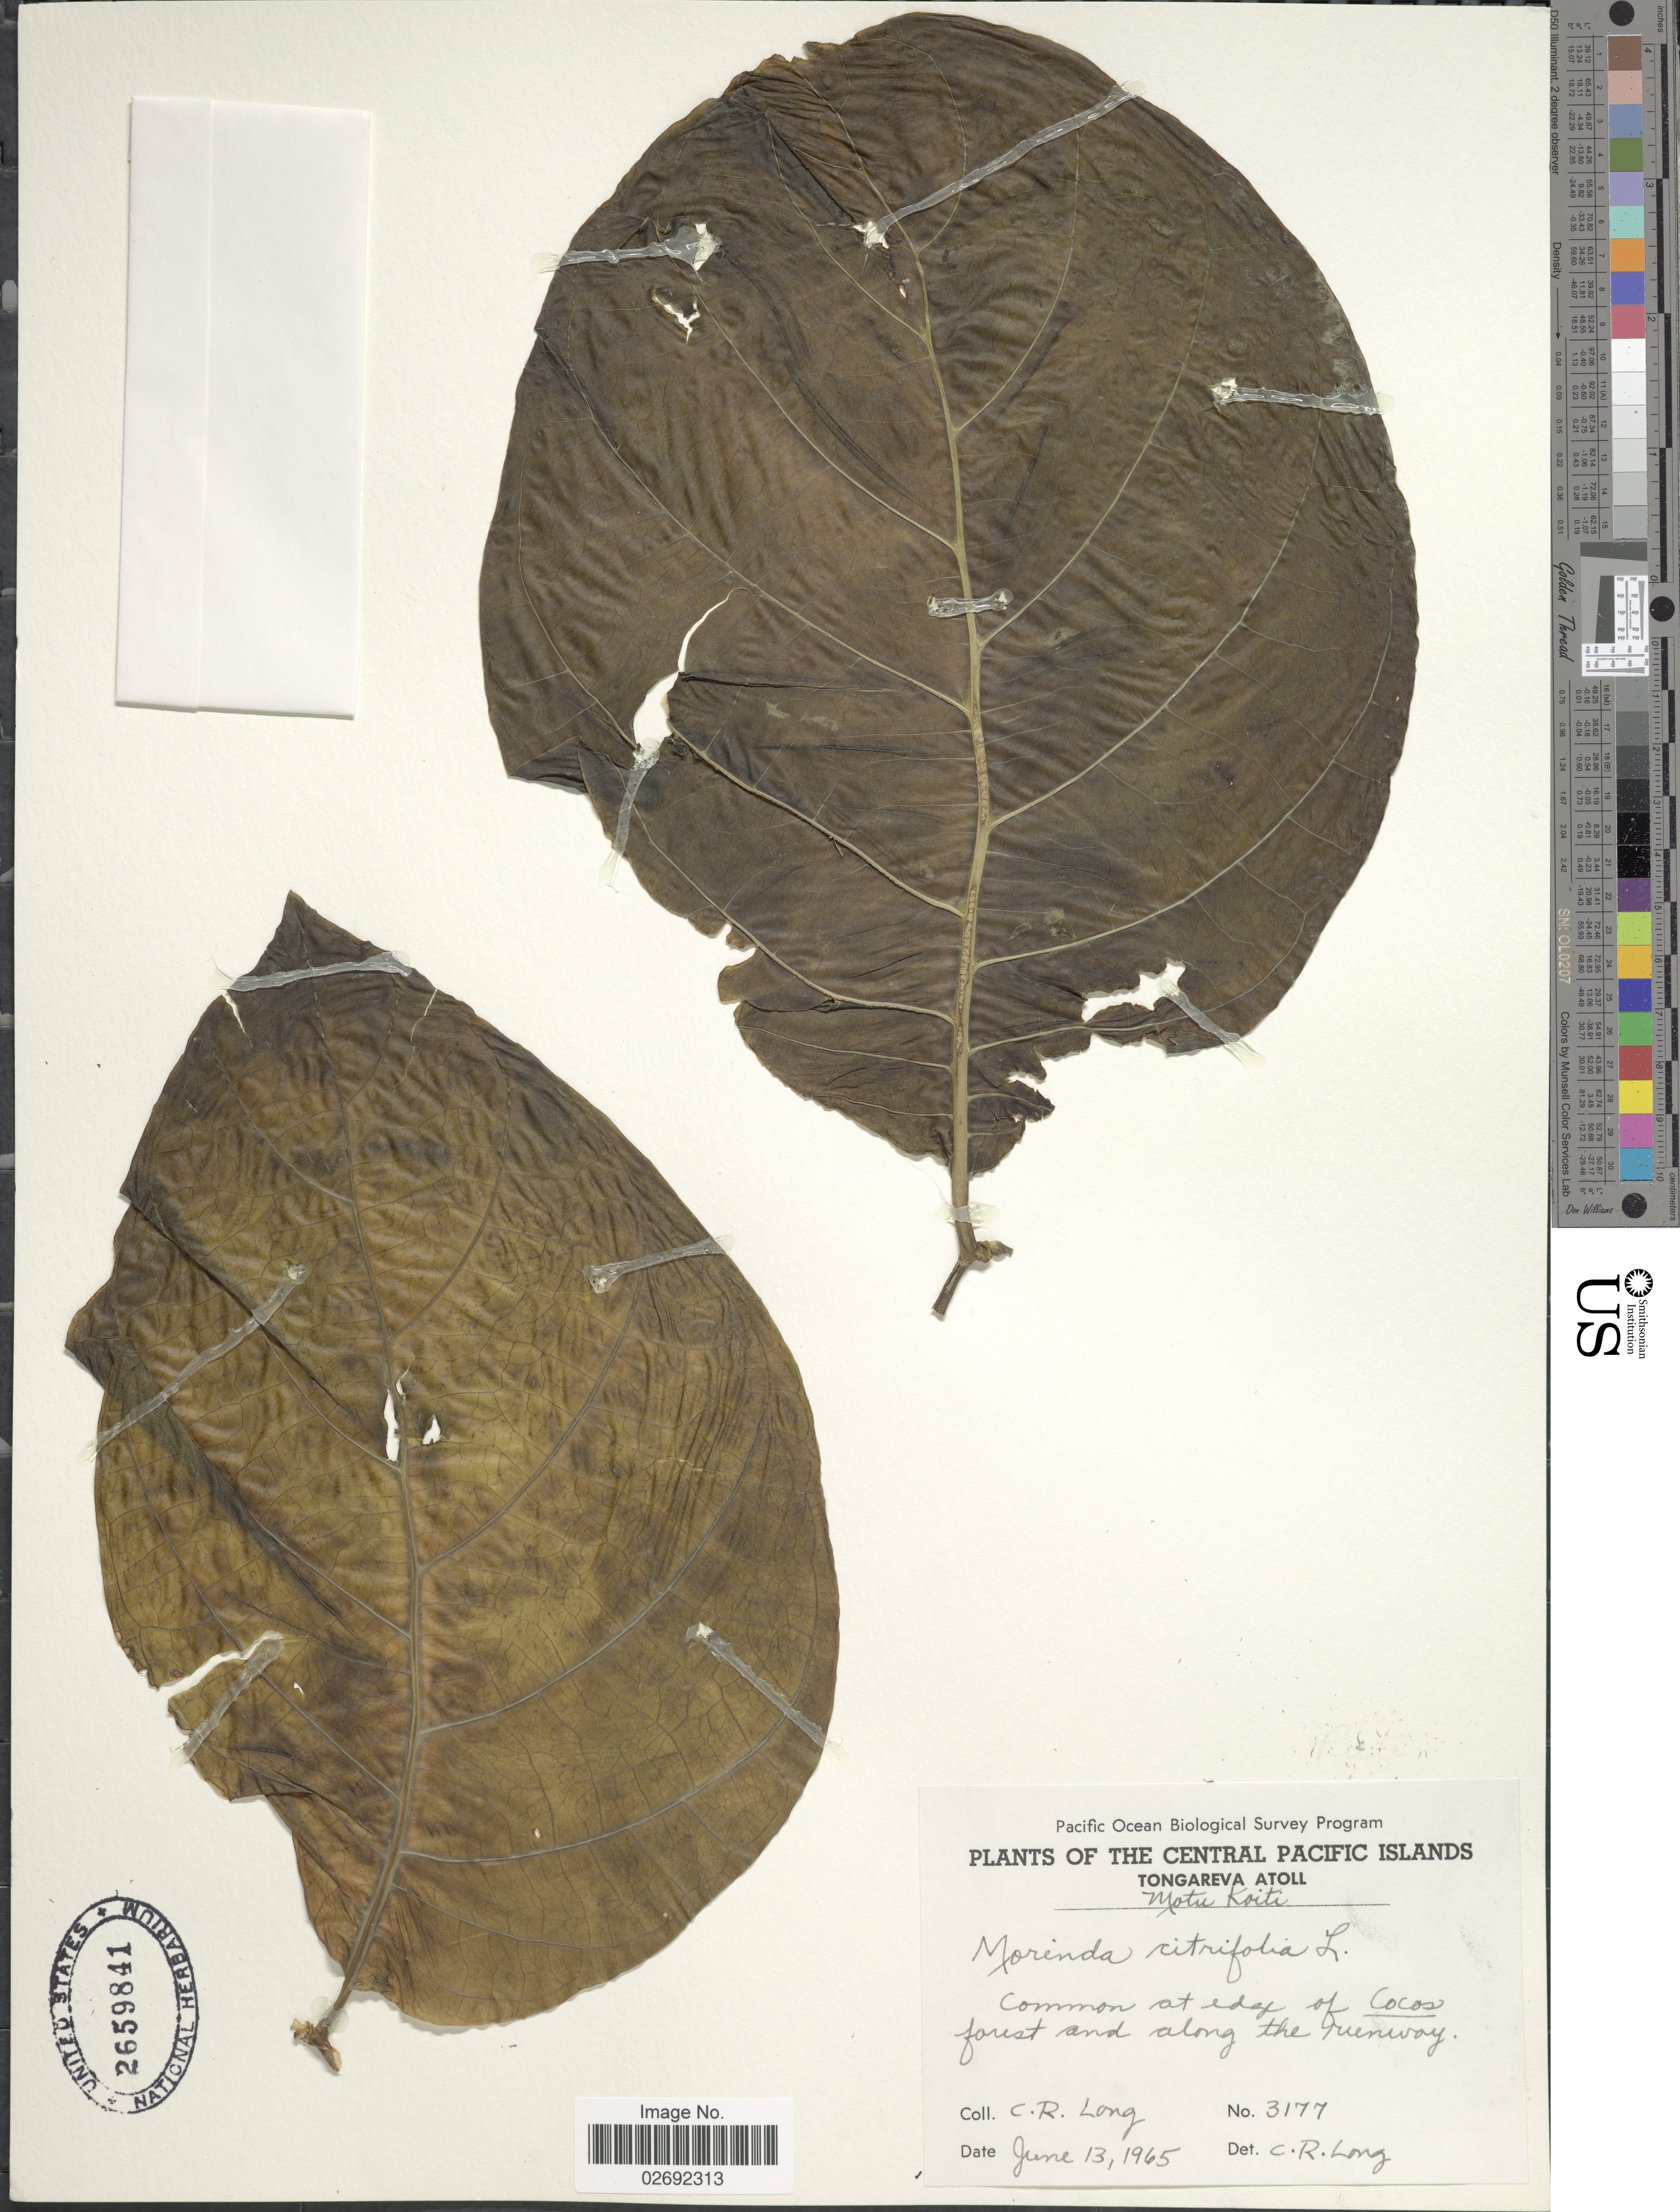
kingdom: Plantae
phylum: Tracheophyta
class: Magnoliopsida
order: Gentianales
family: Rubiaceae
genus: Morinda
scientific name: Morinda citrifolia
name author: L.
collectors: C. R. Long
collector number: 3177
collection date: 1965-06-13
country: Kiribati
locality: Central Pacific Islands. Tongareva Atoll. Motu Koiti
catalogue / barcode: US 2659841